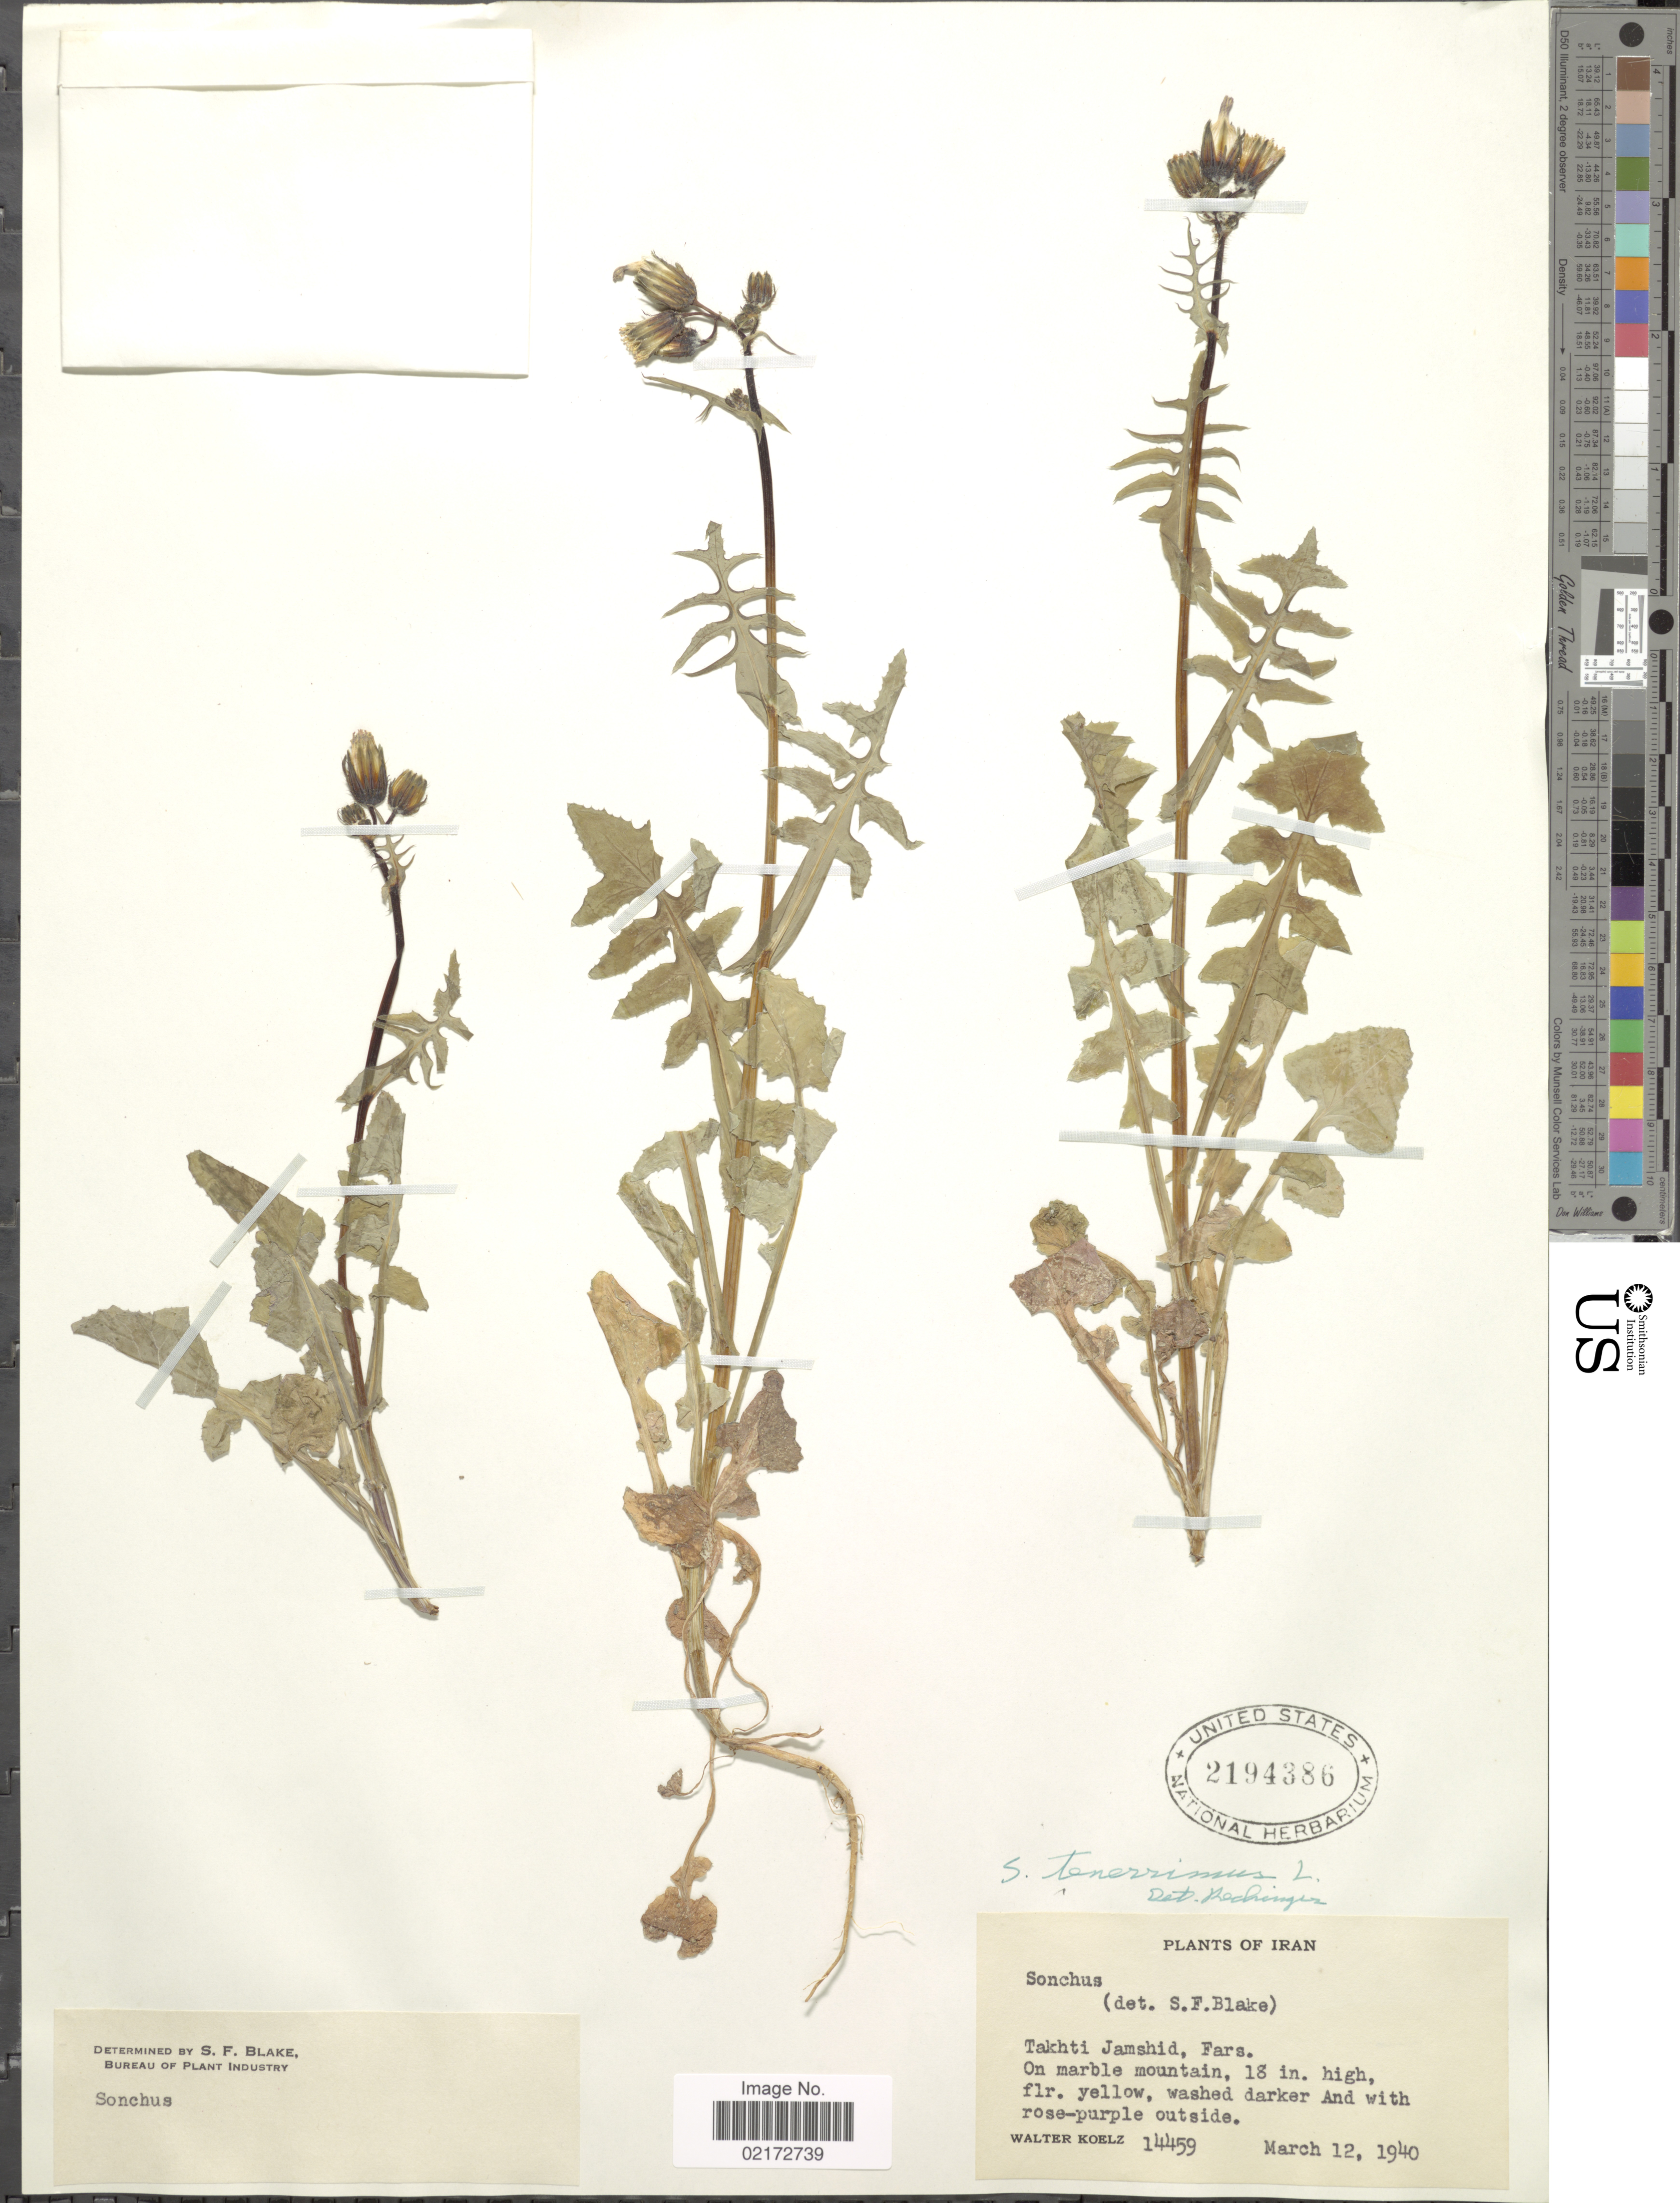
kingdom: Plantae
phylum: Tracheophyta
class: Magnoliopsida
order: Asterales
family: Asteraceae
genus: Sonchus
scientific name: Sonchus tenerrimus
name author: L.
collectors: W. N. Koelz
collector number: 14459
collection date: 1940-03-12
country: Iran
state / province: Fars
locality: Takhti Jamshid, fars. On marble mountain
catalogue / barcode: US 2194386